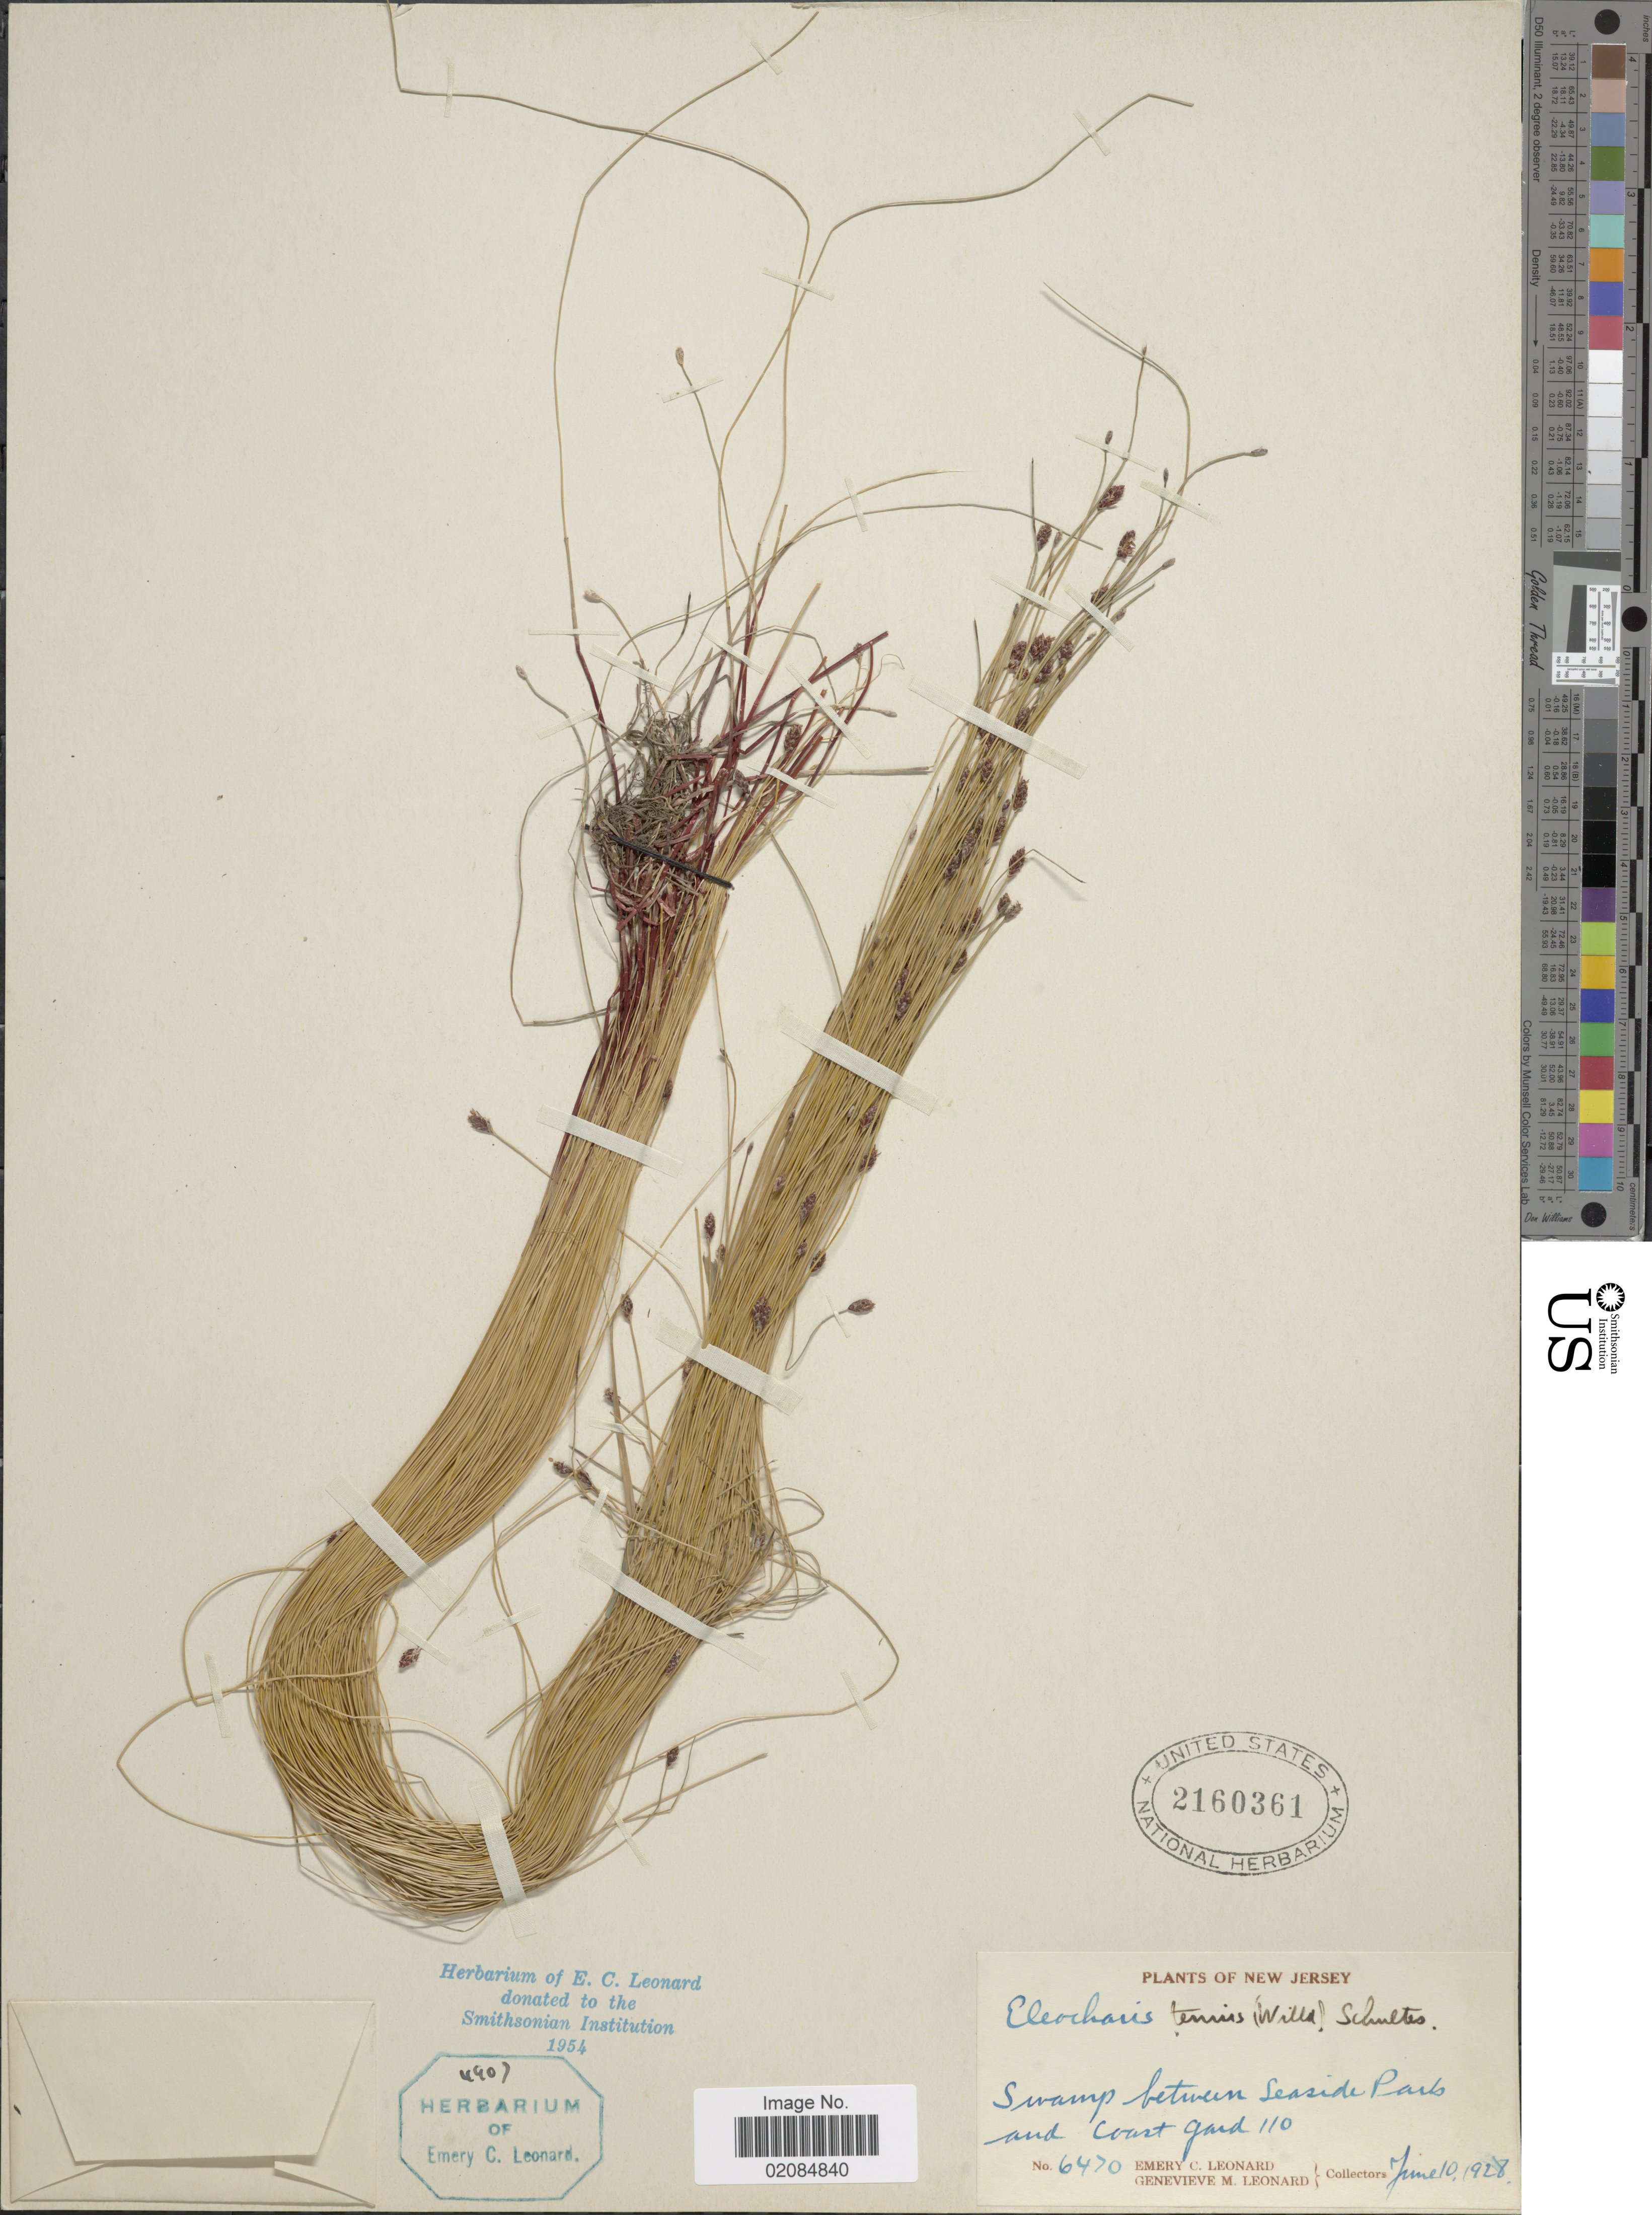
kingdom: Plantae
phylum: Tracheophyta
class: Liliopsida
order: Poales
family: Cyperaceae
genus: Eleocharis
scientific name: Eleocharis tenuis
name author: (Willd.) Schult.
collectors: E. C. Leonard & G. M. Leonard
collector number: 6470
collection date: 1928-06-10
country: United States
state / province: New Jersey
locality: Swamp between Seaside Parks and Coast Gard 110.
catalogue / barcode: US 2160361